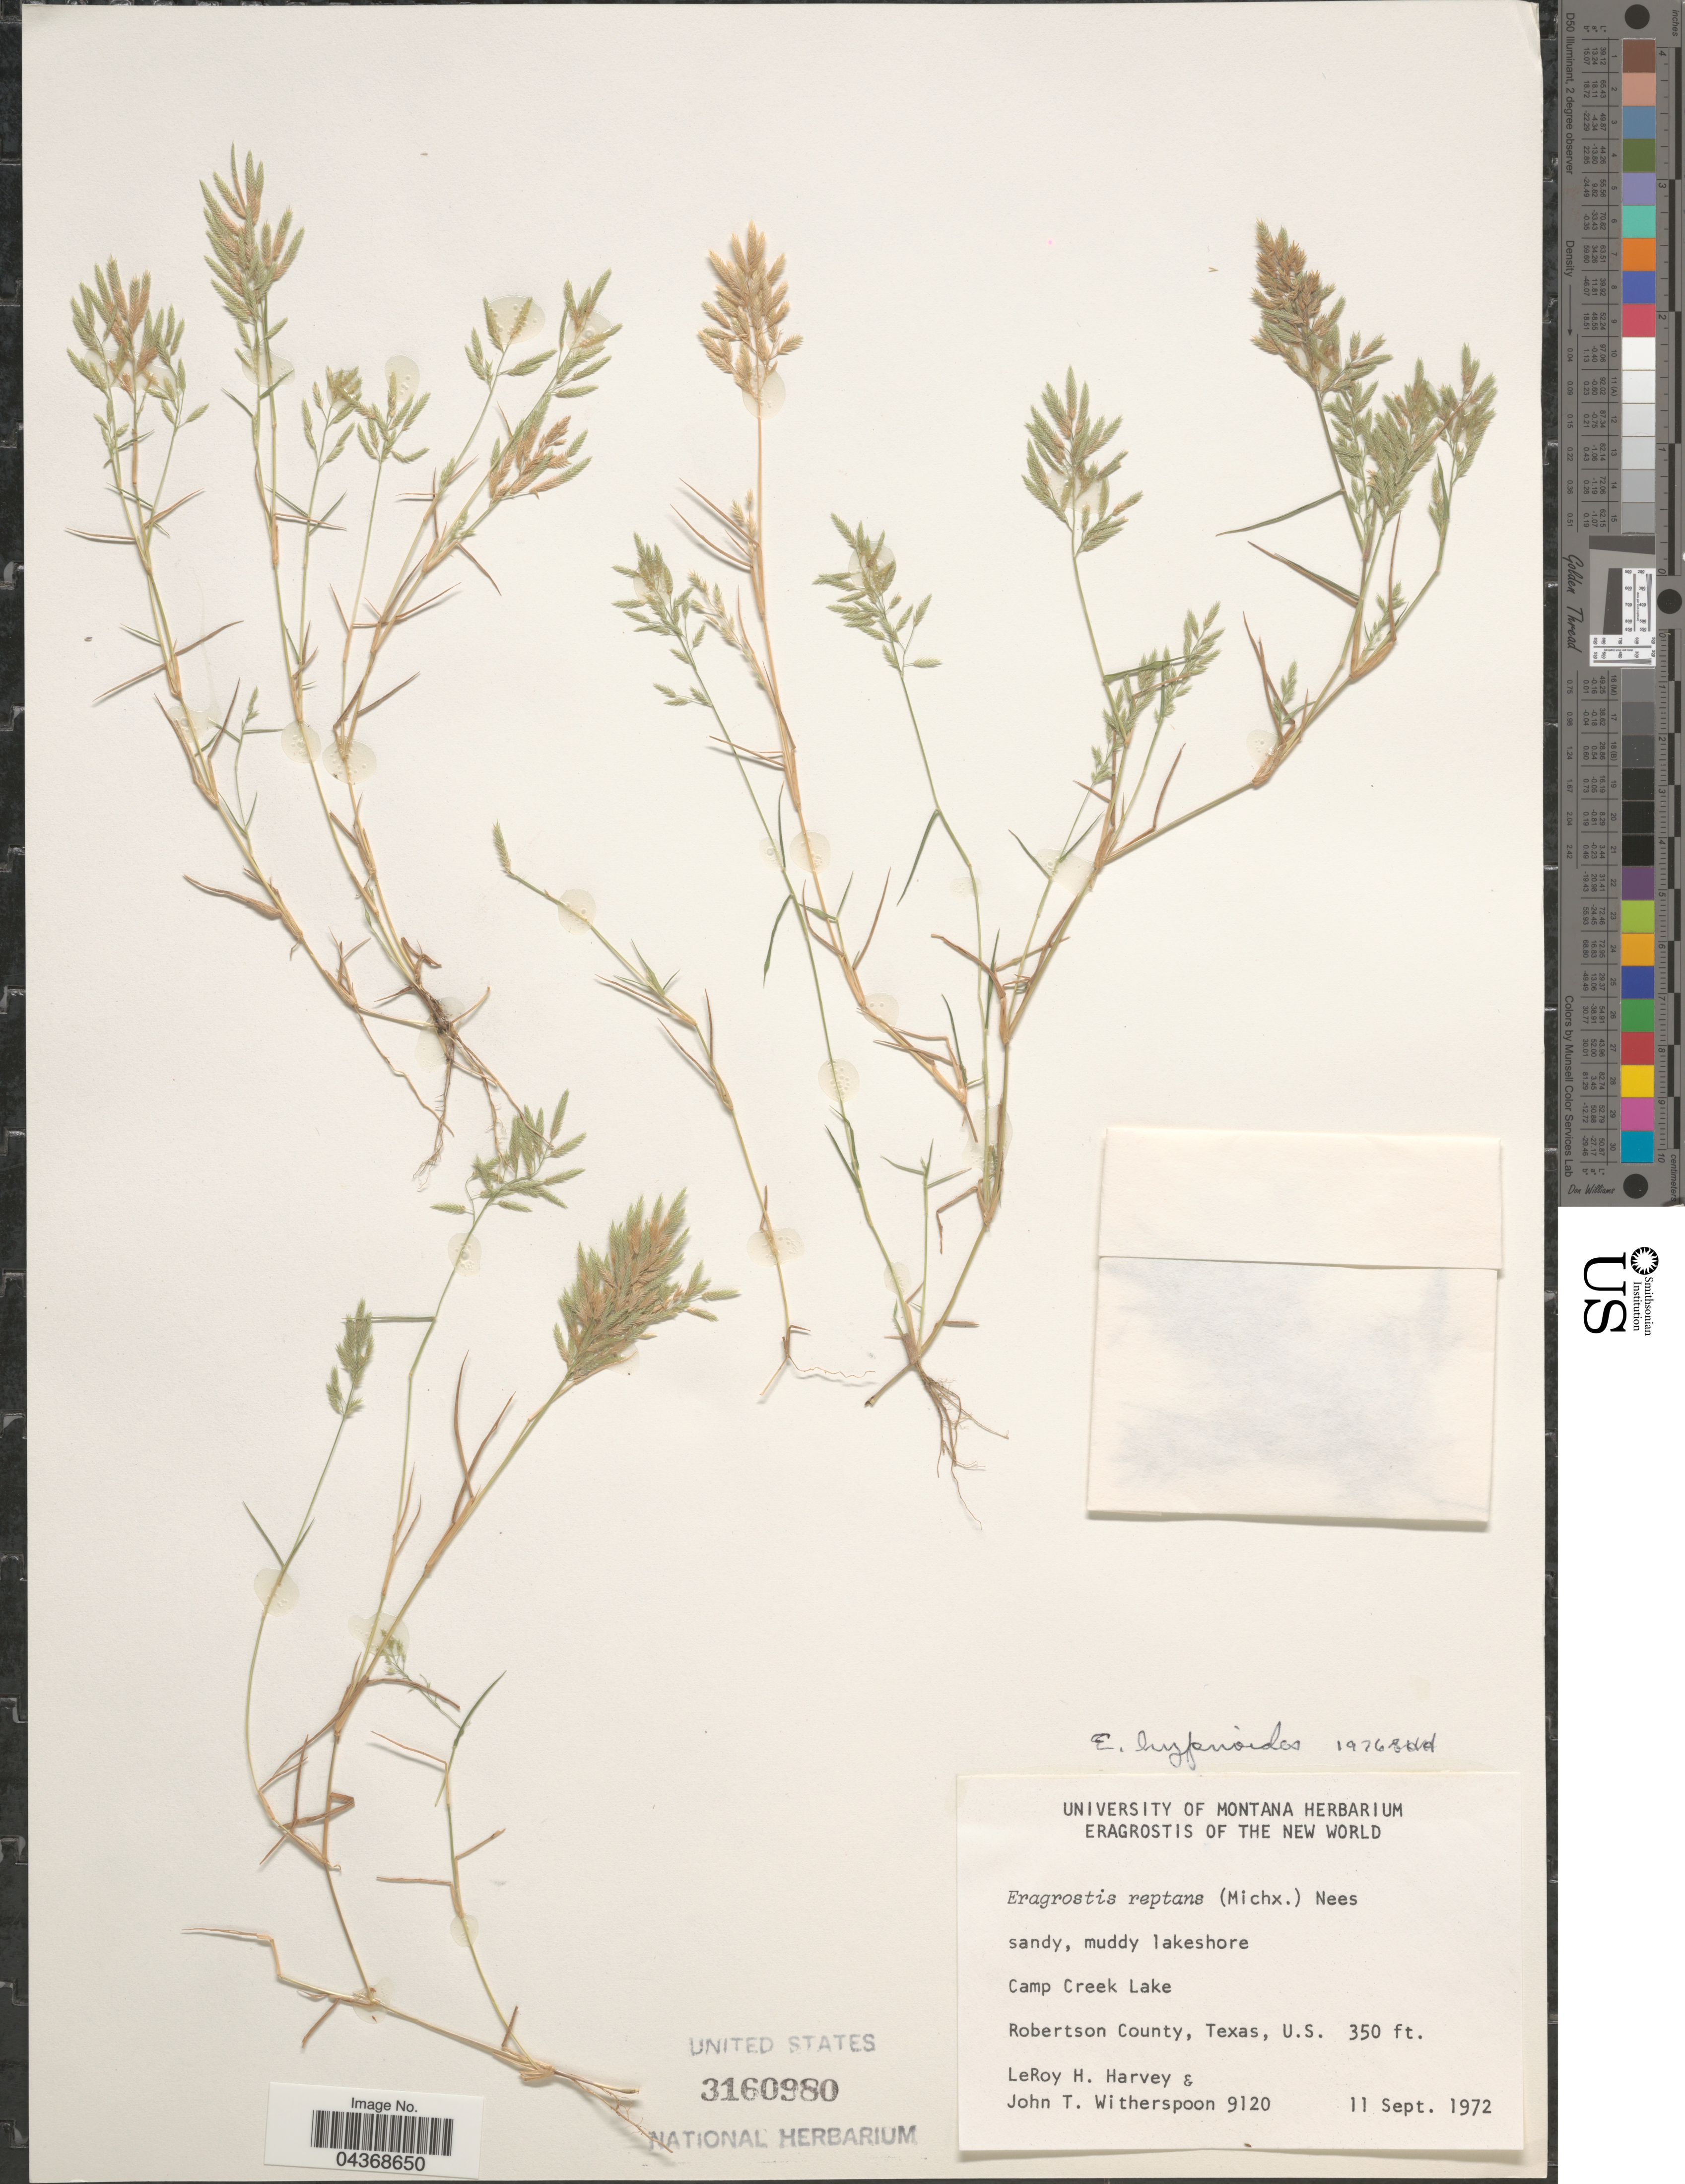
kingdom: Plantae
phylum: Tracheophyta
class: Liliopsida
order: Poales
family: Poaceae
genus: Eragrostis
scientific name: Eragrostis hypnoides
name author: (Lam.) Britton, Stearns & Poggenb.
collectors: L. H. Harvey & J. Witherspoon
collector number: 9120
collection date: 1972-09-11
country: United States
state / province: Texas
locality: Sandy, muddy lakeshore. Camp Creek Lake. Robertson County.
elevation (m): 107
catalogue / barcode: US 3160980